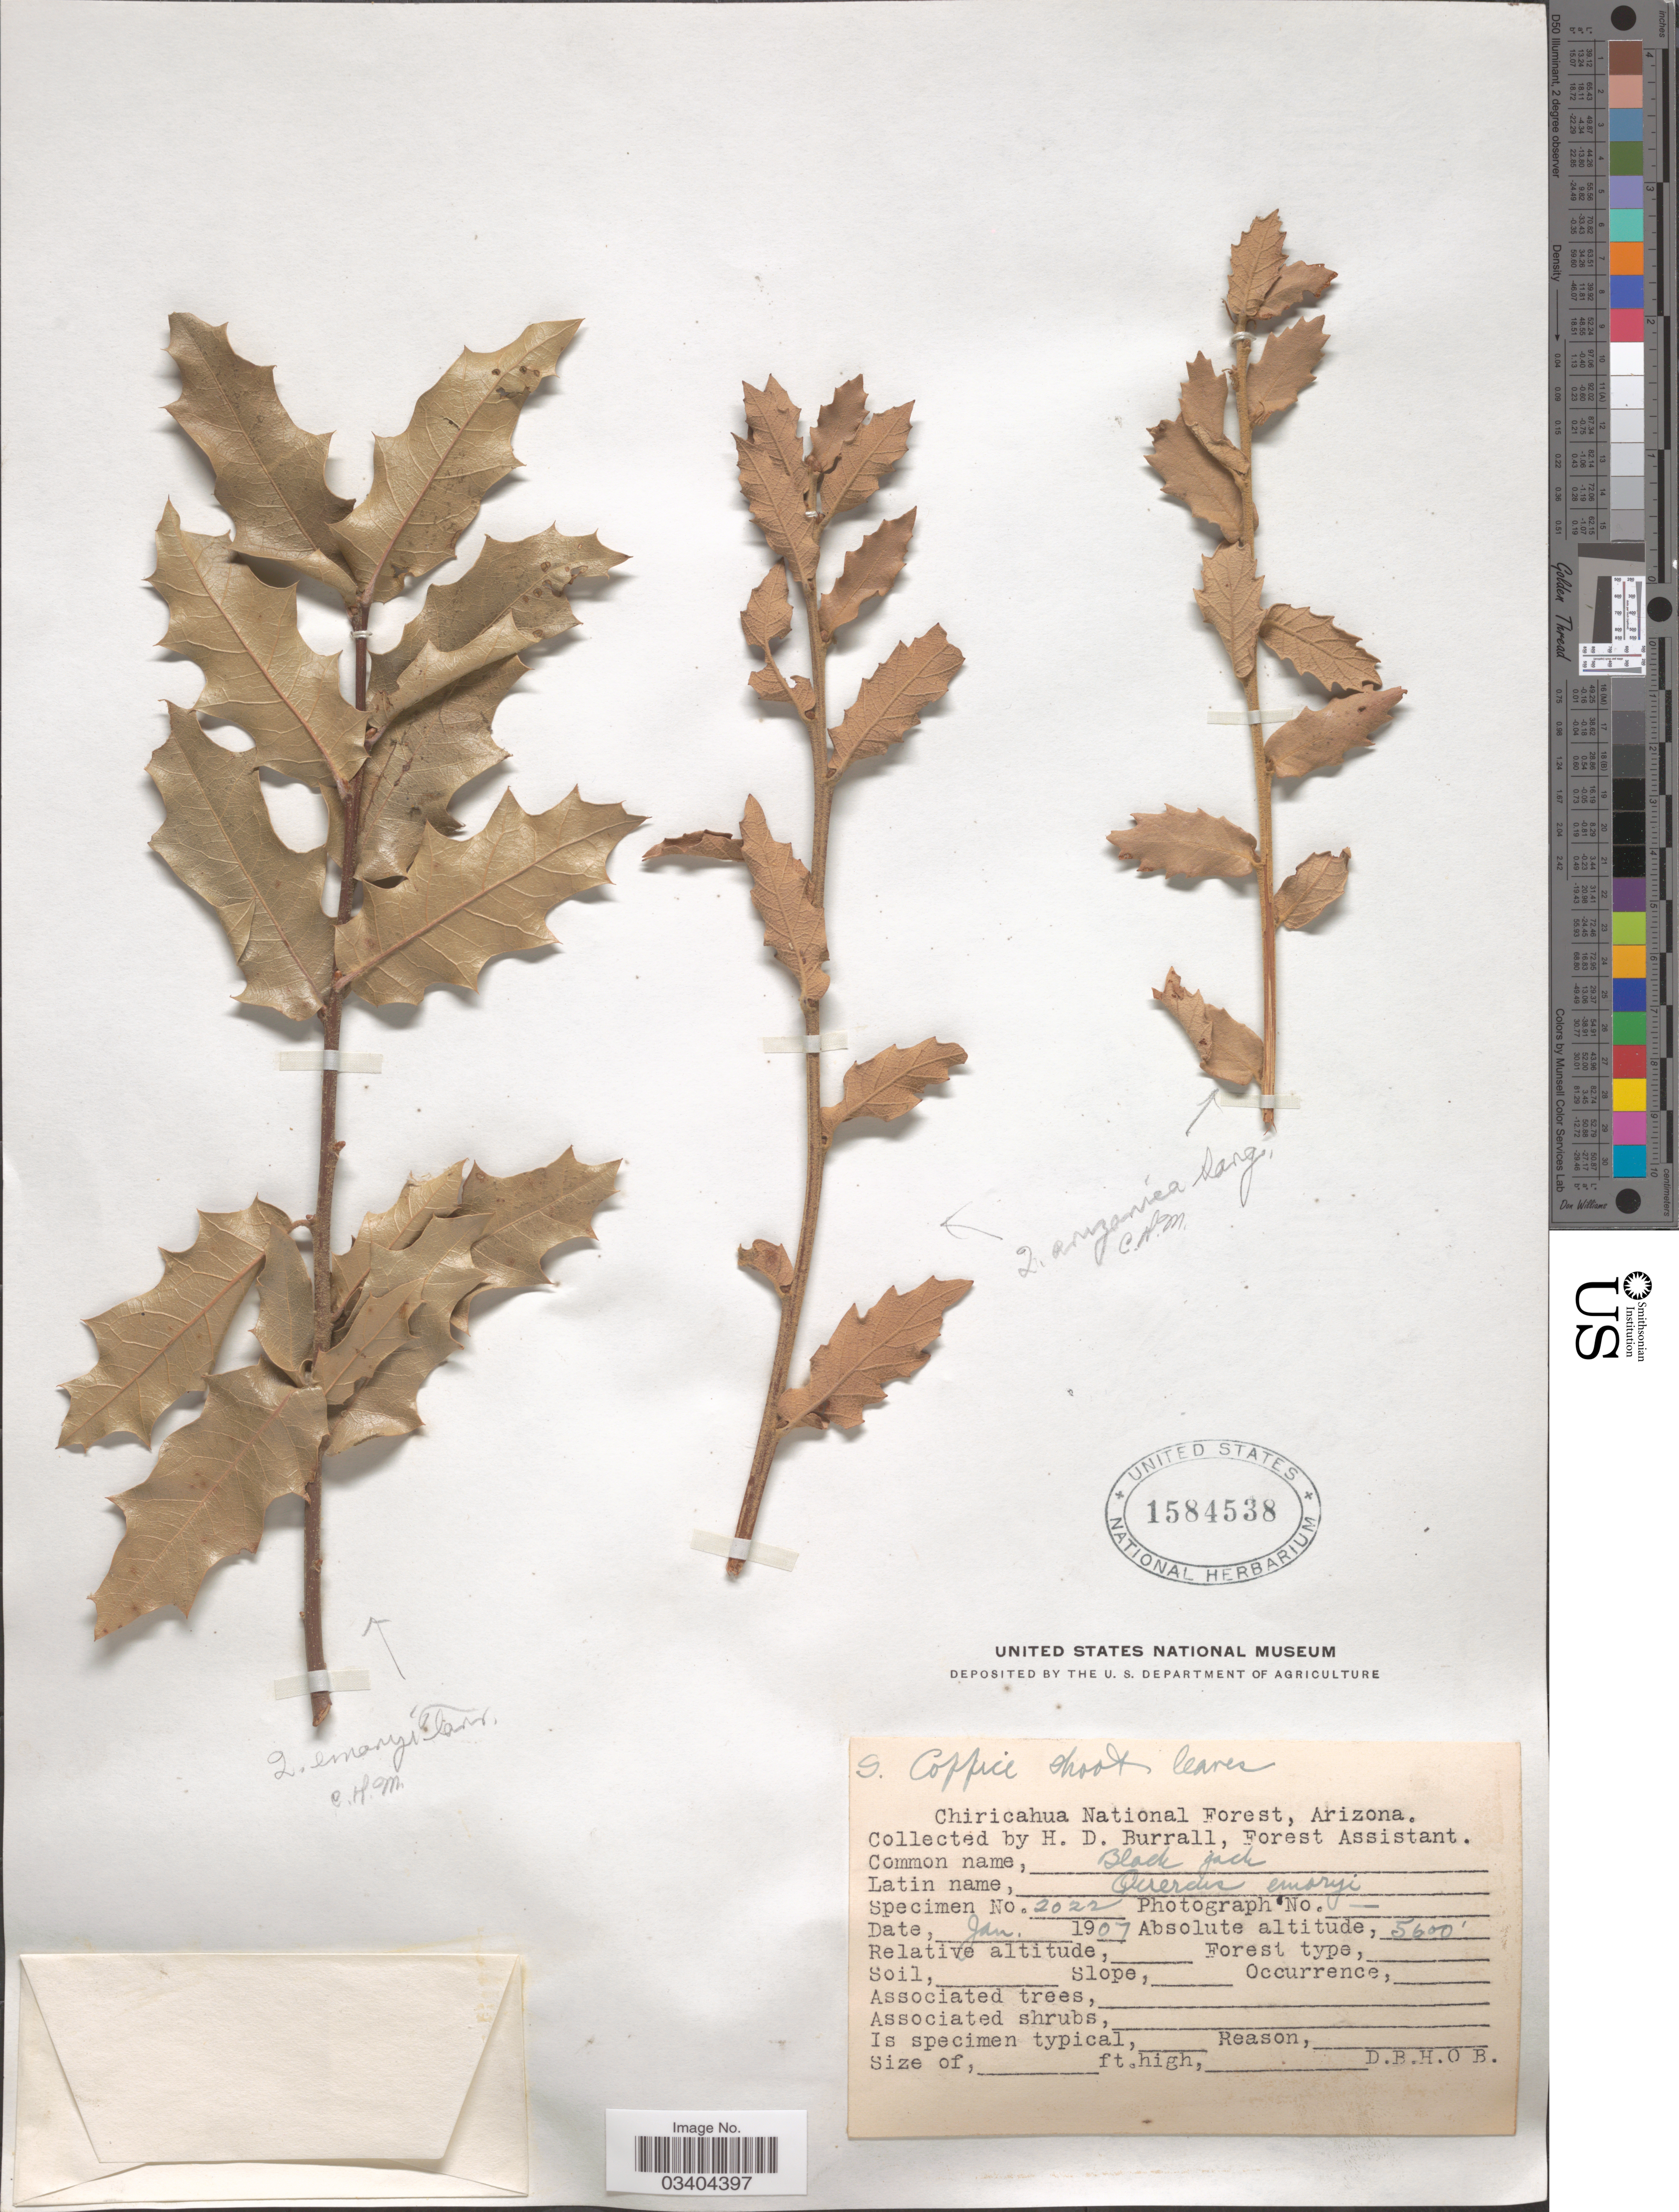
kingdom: Plantae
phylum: Tracheophyta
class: Magnoliopsida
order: Fagales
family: Fagaceae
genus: Quercus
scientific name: Quercus emoryi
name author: Torr. in Emory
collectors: H. Burrall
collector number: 9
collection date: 1907-01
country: United States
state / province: Arizona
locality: Chiricahua National Forest.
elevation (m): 1707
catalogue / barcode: US 1584538